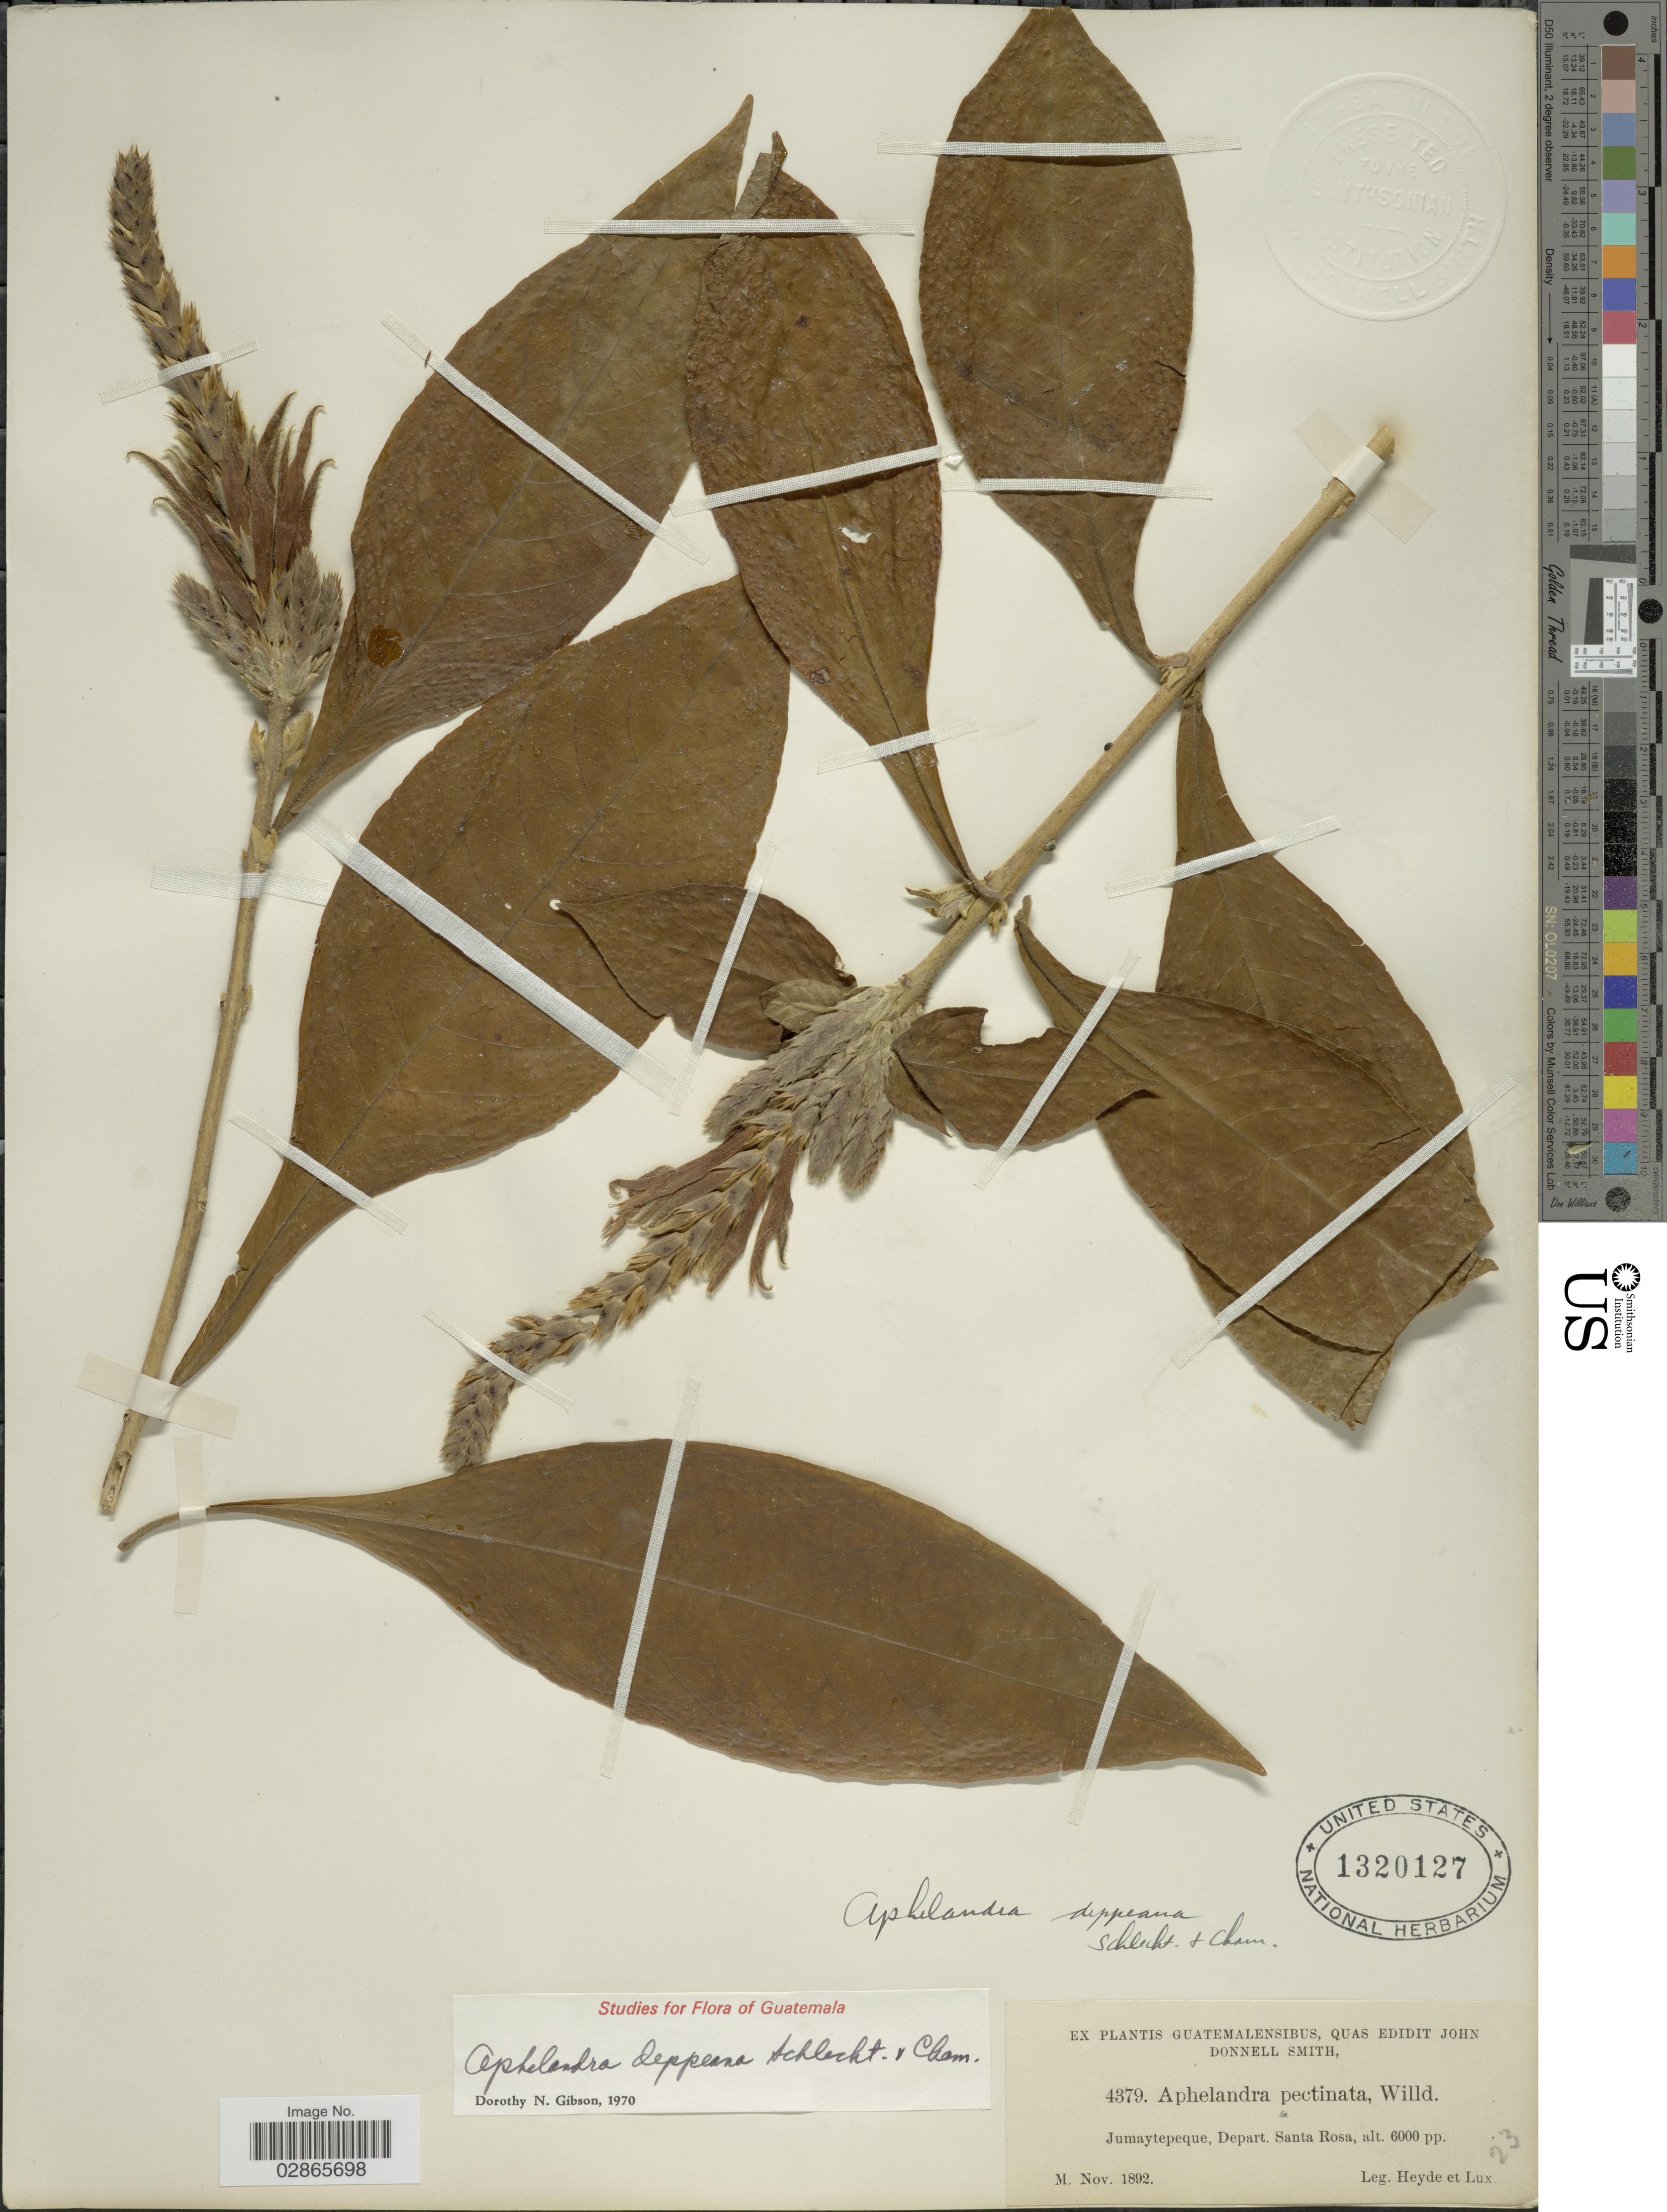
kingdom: Plantae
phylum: Tracheophyta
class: Magnoliopsida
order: Lamiales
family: Acanthaceae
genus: Aphelandra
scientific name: Aphelandra deppeana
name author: Schltdl. & Cham.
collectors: Heyde & Lux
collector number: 4379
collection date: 1892-11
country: Guatemala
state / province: Santa Rosa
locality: Jumaytepeque, Depart. Santa Rosa.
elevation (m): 1829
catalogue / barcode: US 1320127